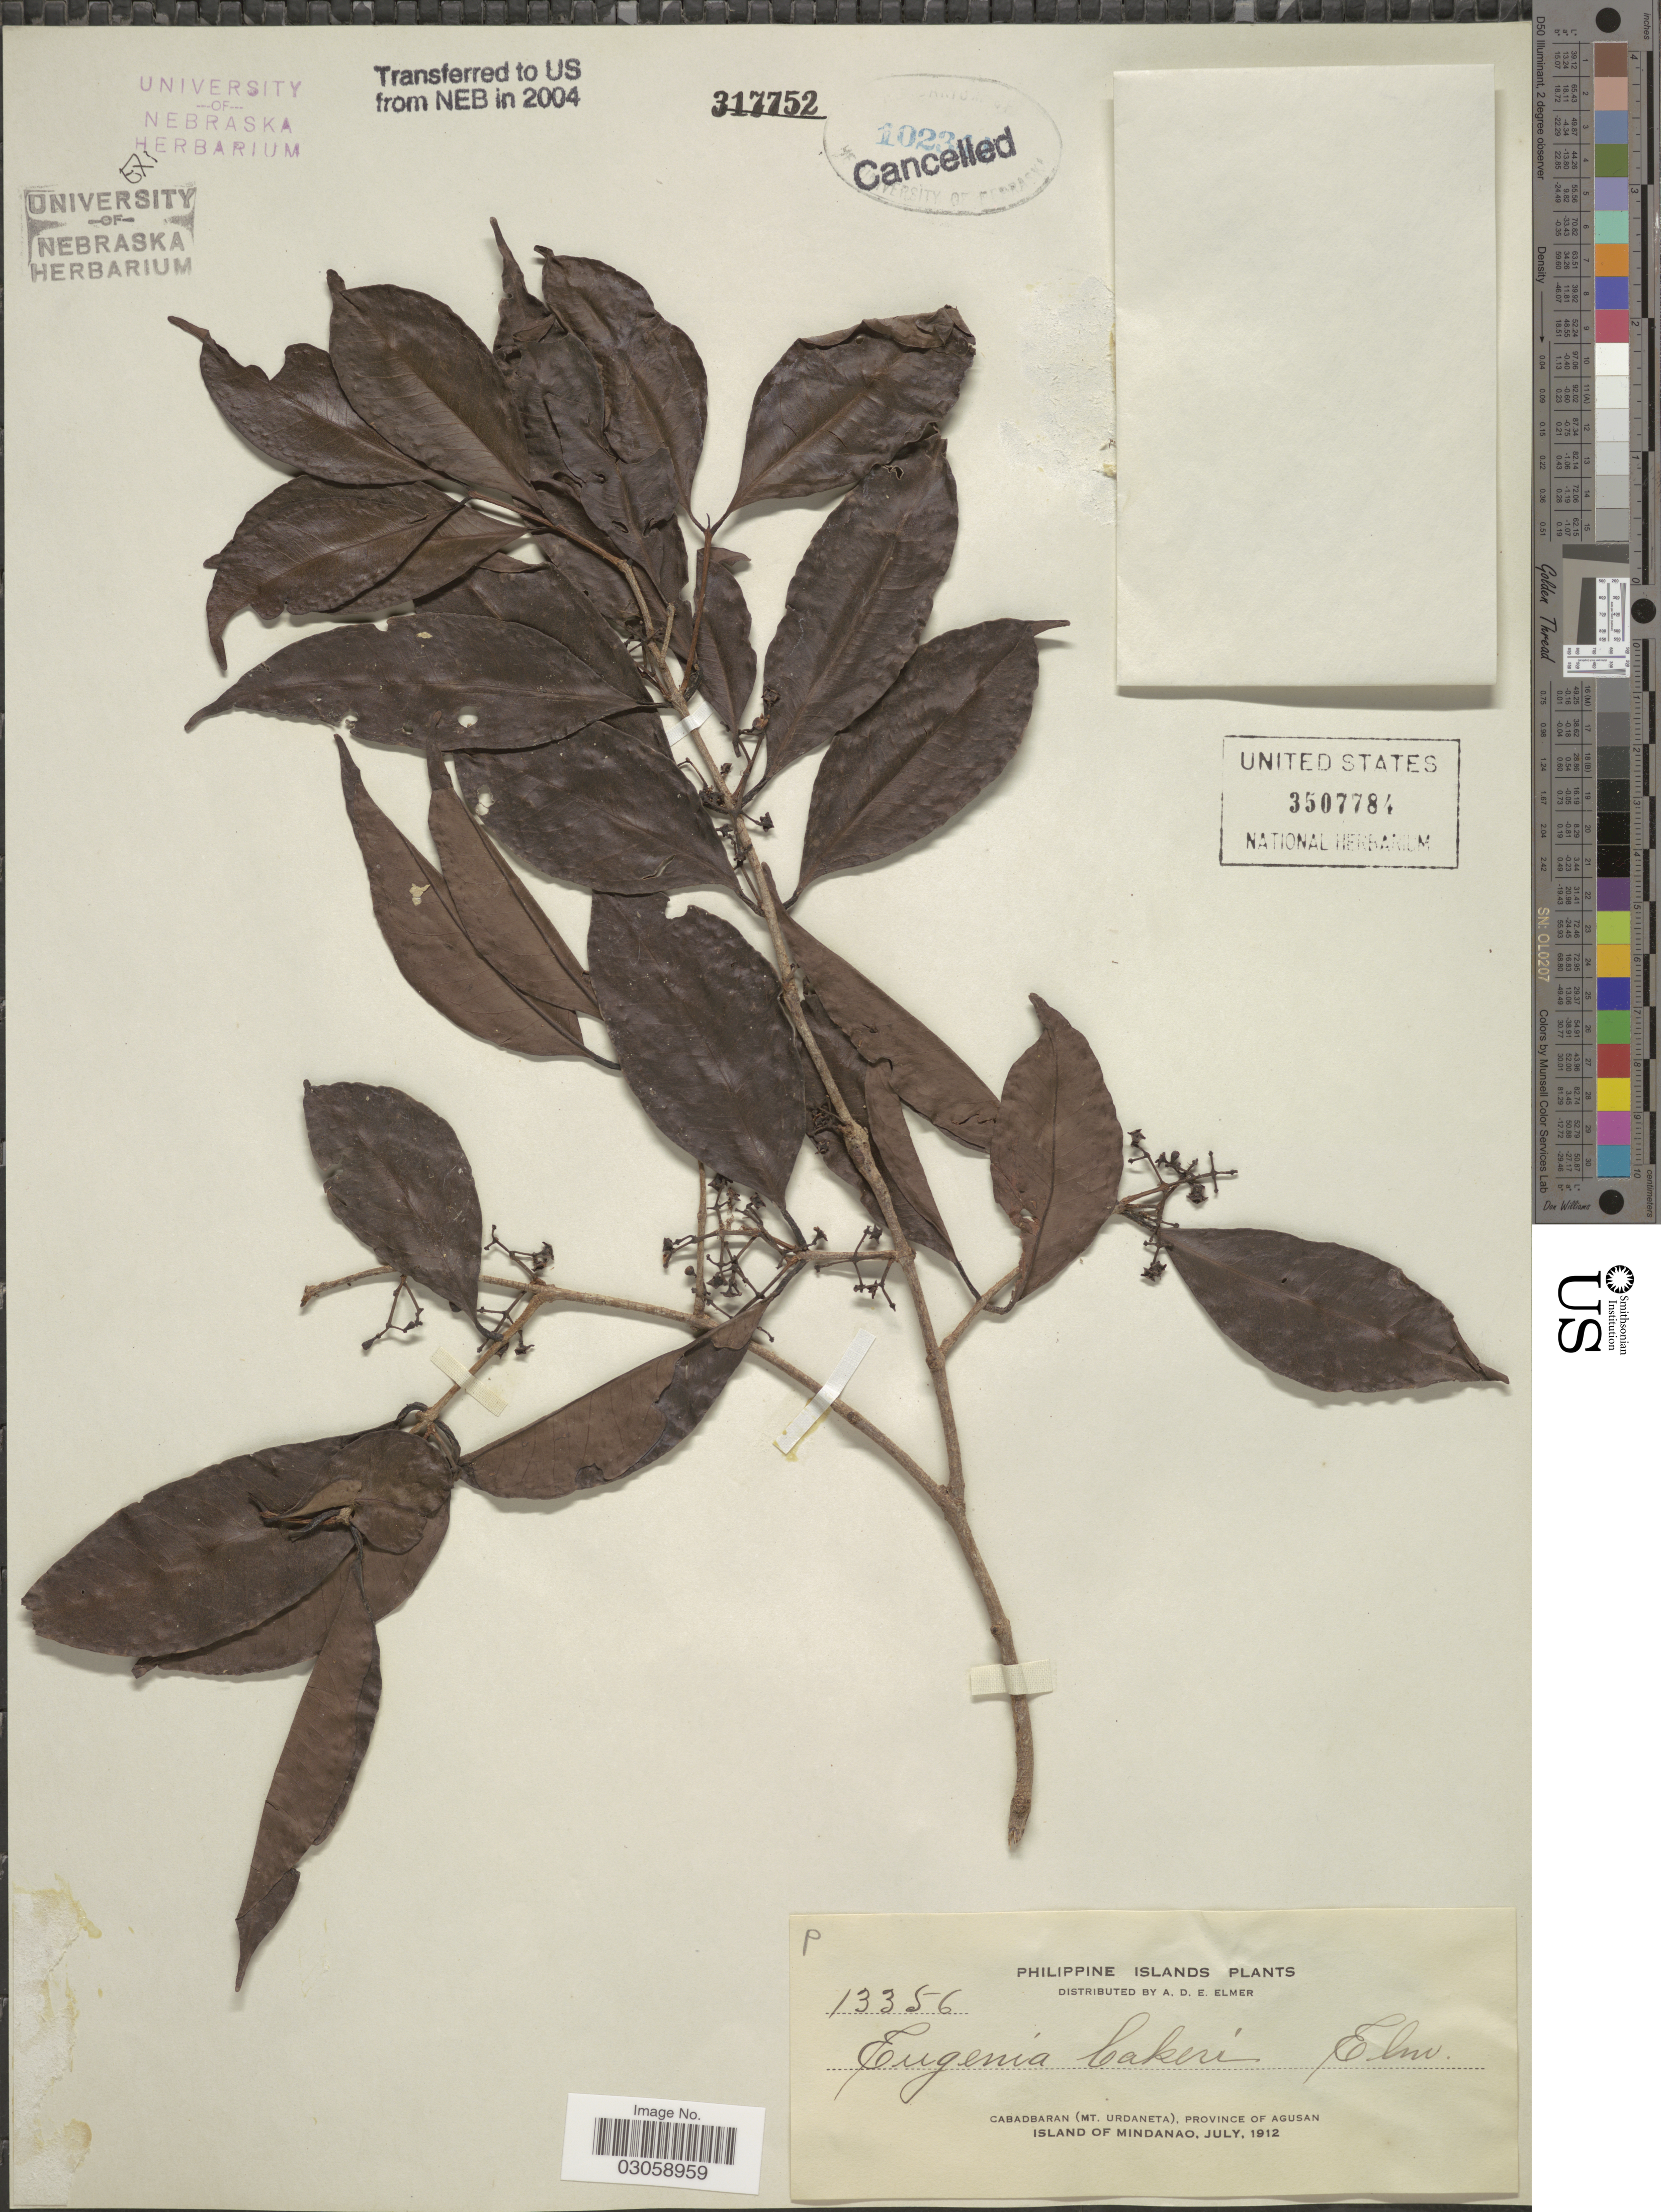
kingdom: Plantae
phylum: Tracheophyta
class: Magnoliopsida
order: Myrtales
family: Myrtaceae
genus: Syzygium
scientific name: Syzygium astronioides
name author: (C.B. Rob.) Merr.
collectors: A. D. E. Elmer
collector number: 13356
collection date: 1912-07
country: Philippines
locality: Cabadbaran (Mt. Urdaneta), Province of Agusan, Island of Mindanao.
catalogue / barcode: US 3507784